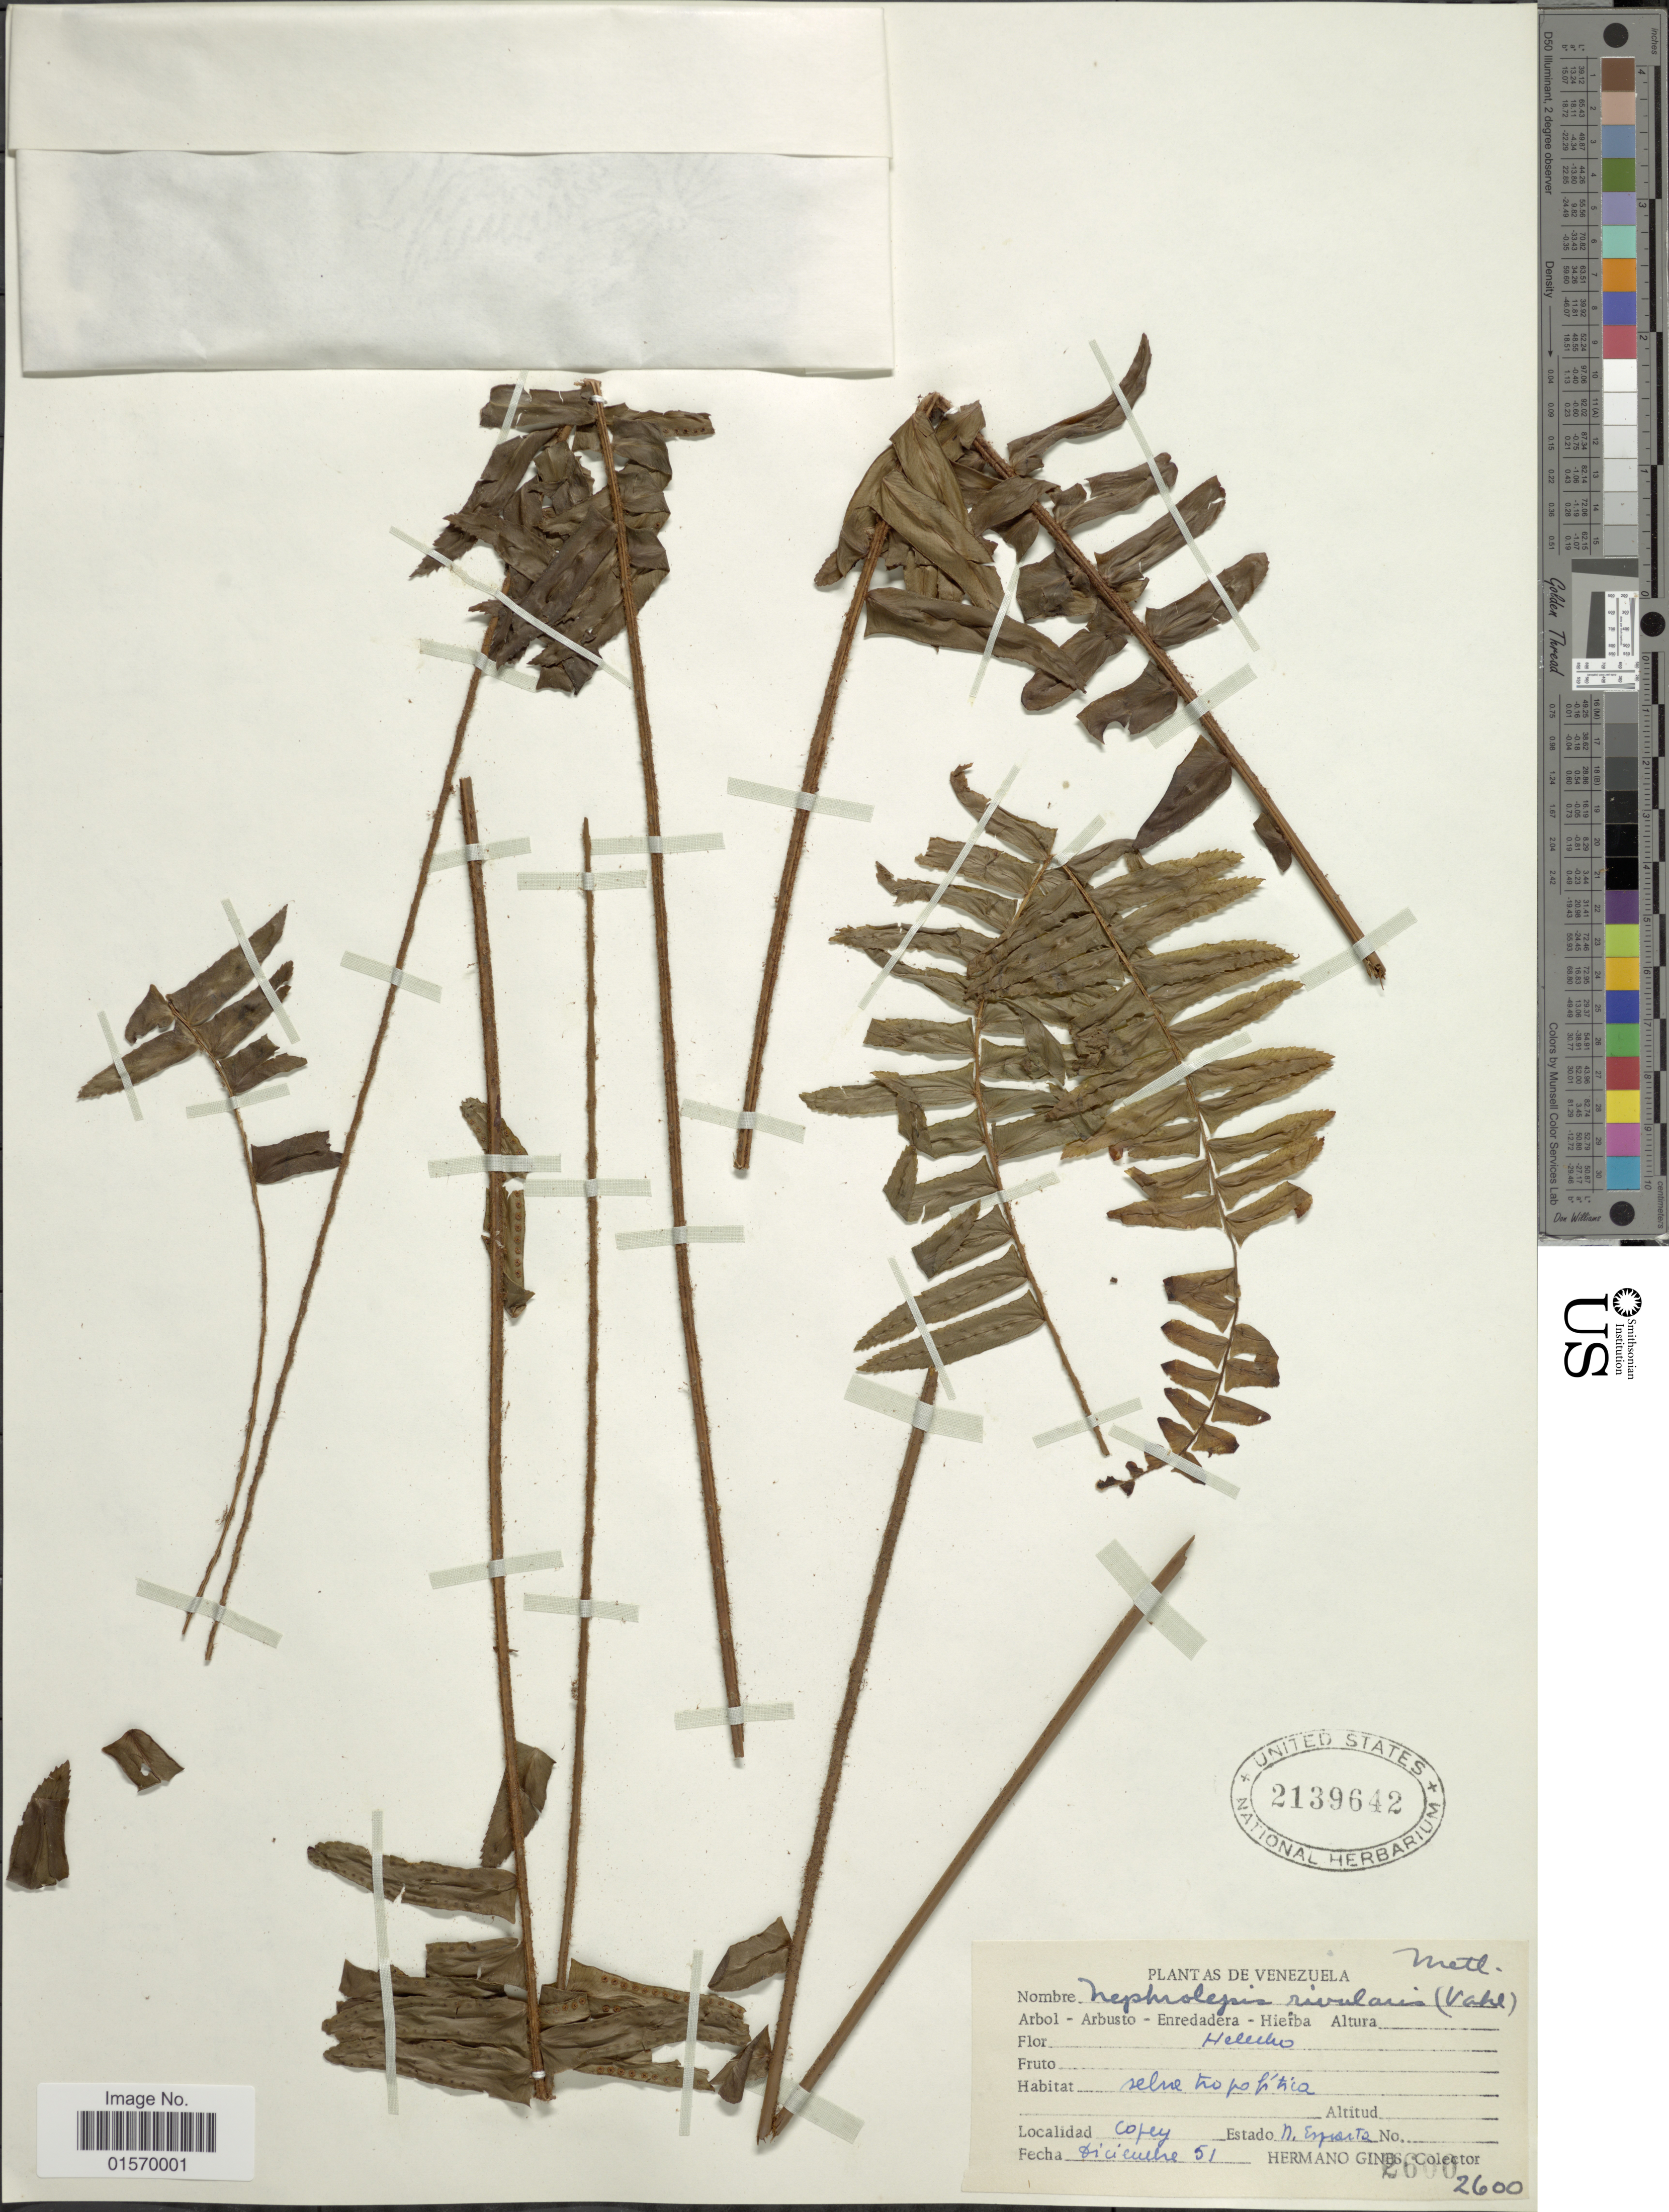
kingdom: Plantae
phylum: Tracheophyta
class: Polypodiopsida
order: Polypodiales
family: Nephrolepidaceae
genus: Nephrolepis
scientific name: Nephrolepis rivularis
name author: (Vahl) Mett. ex Krug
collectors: Bro. Gines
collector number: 2600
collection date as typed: Transcribed d/m/y: /12/51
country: Venezuela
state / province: Nueva Esparta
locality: Copey. Estado N. Esparta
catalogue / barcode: US 2139642